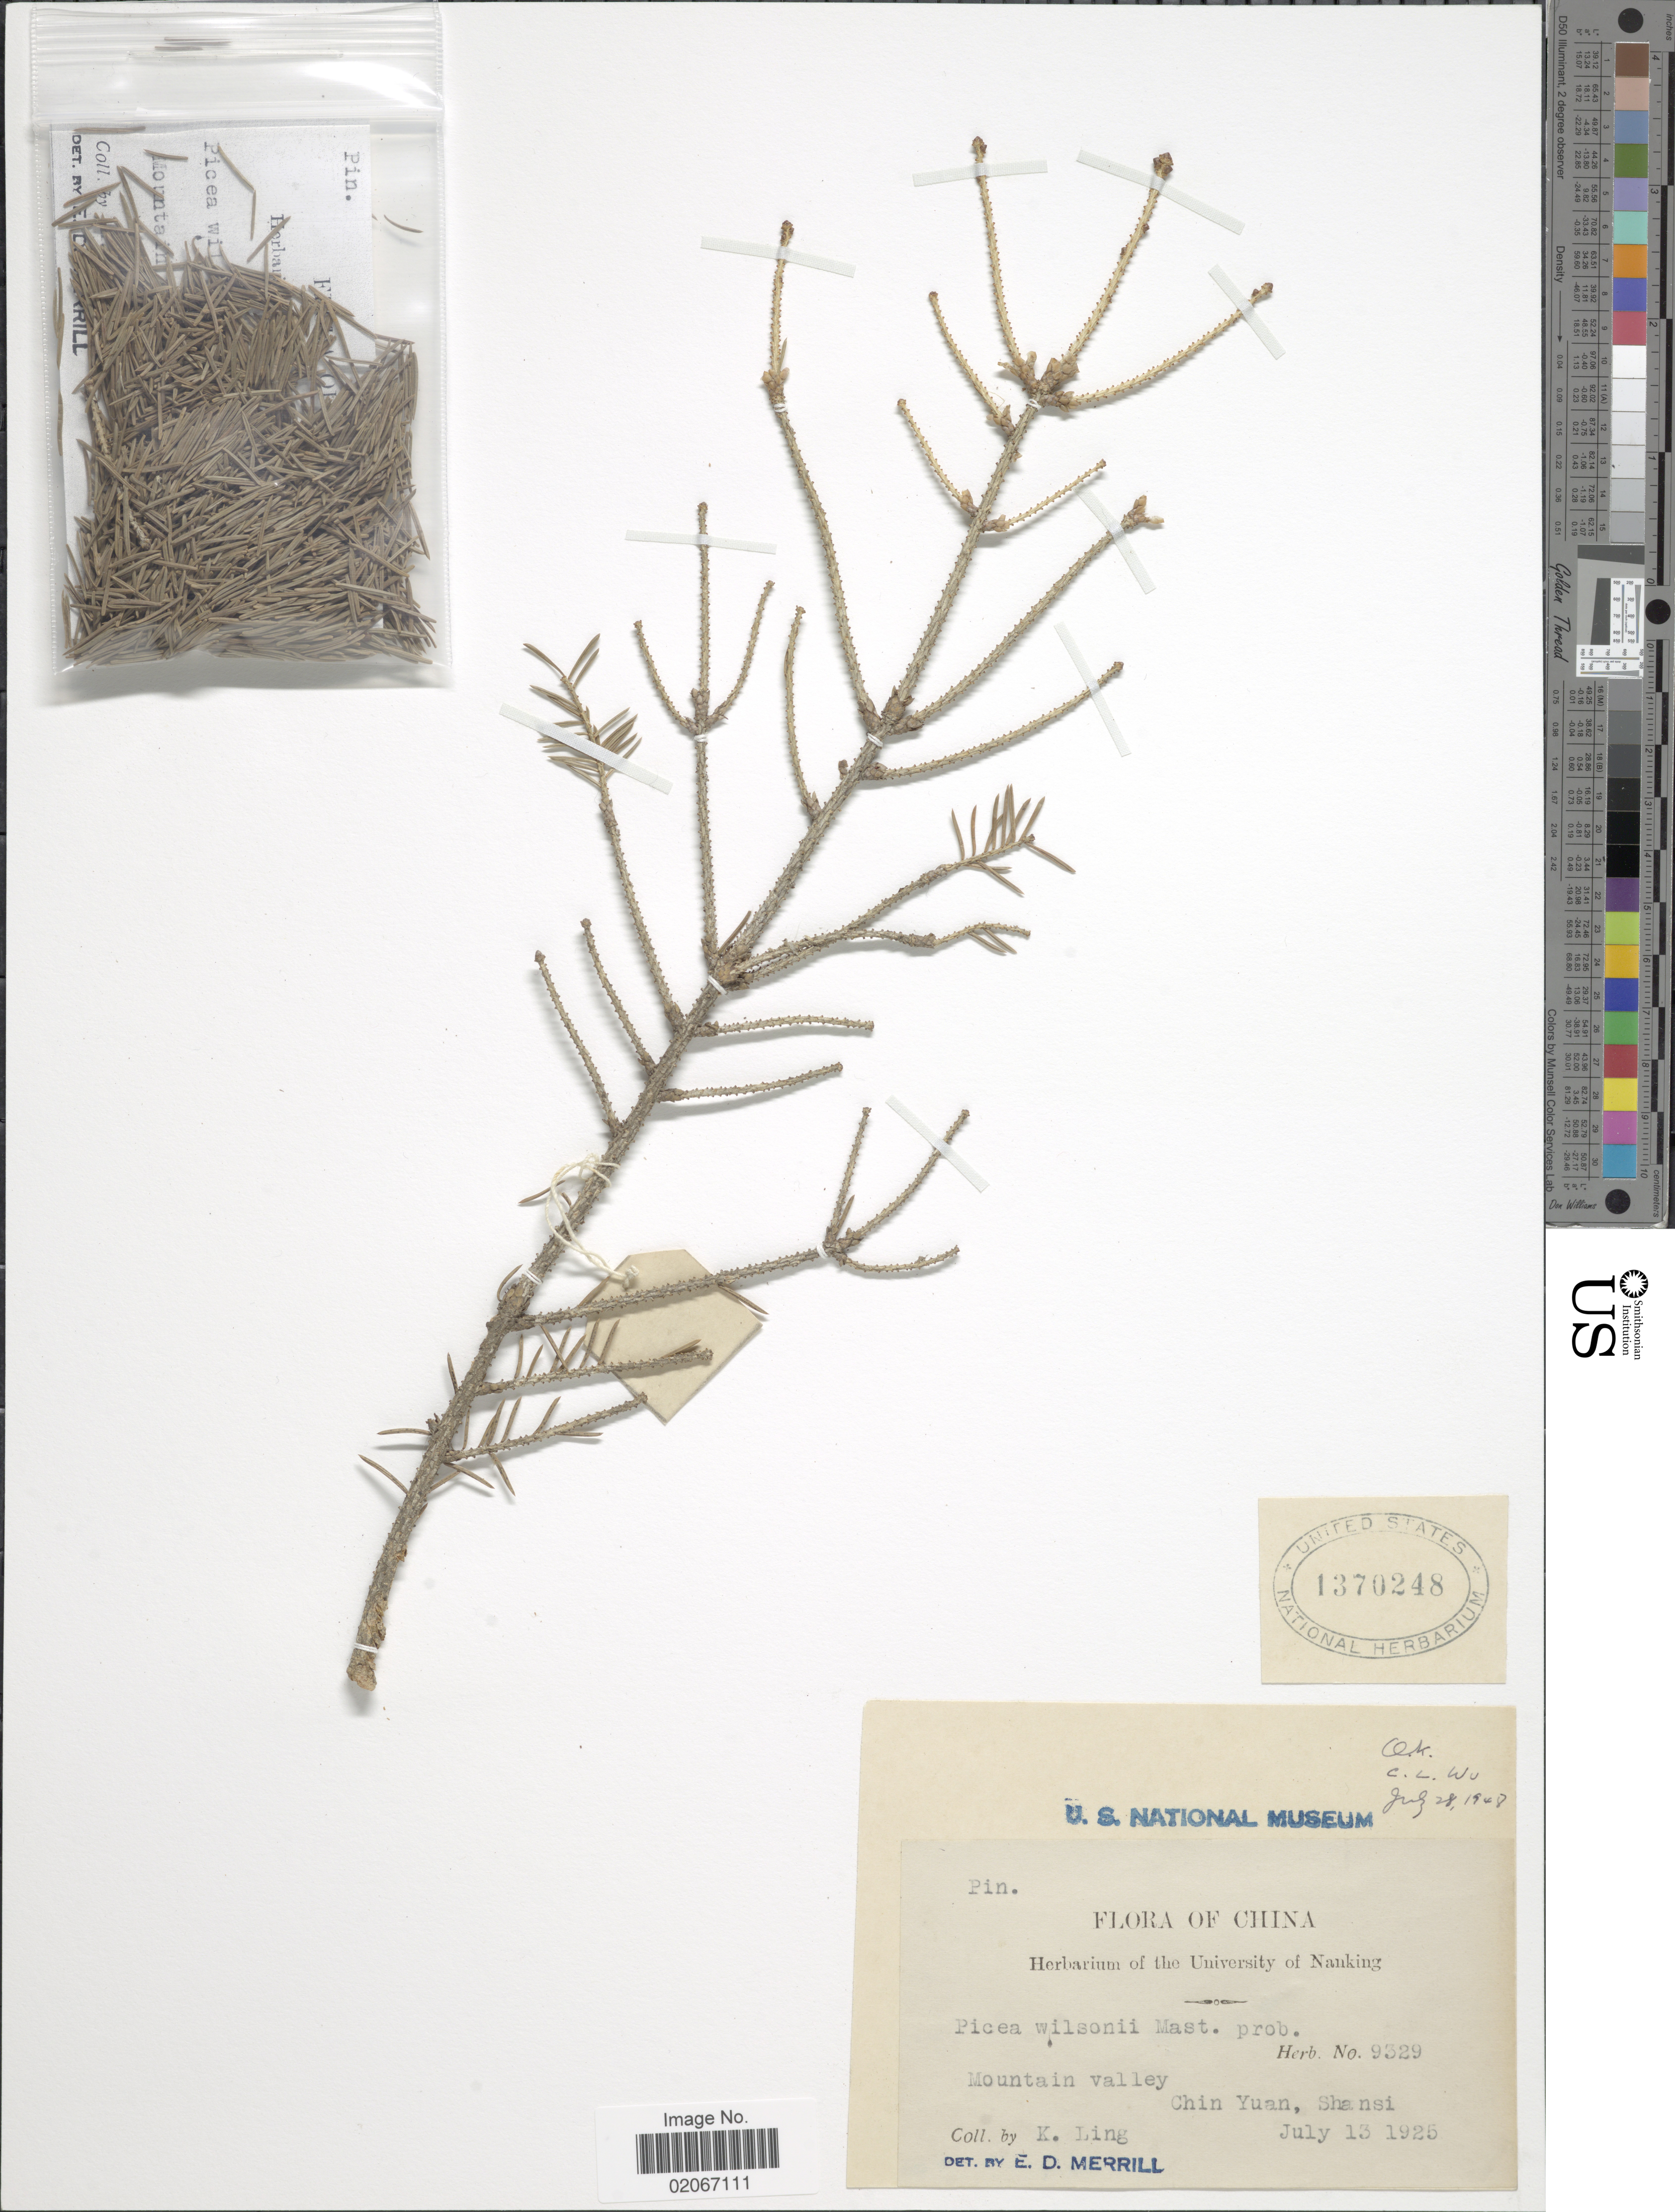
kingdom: Plantae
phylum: Tracheophyta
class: Pinopsida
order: Pinales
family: Pinaceae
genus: Picea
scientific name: Picea wilsonii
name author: Mast.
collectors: K. Ling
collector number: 9329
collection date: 1925-07-13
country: China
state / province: Shanxi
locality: Chin Yuan, Shansi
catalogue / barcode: US 1370248